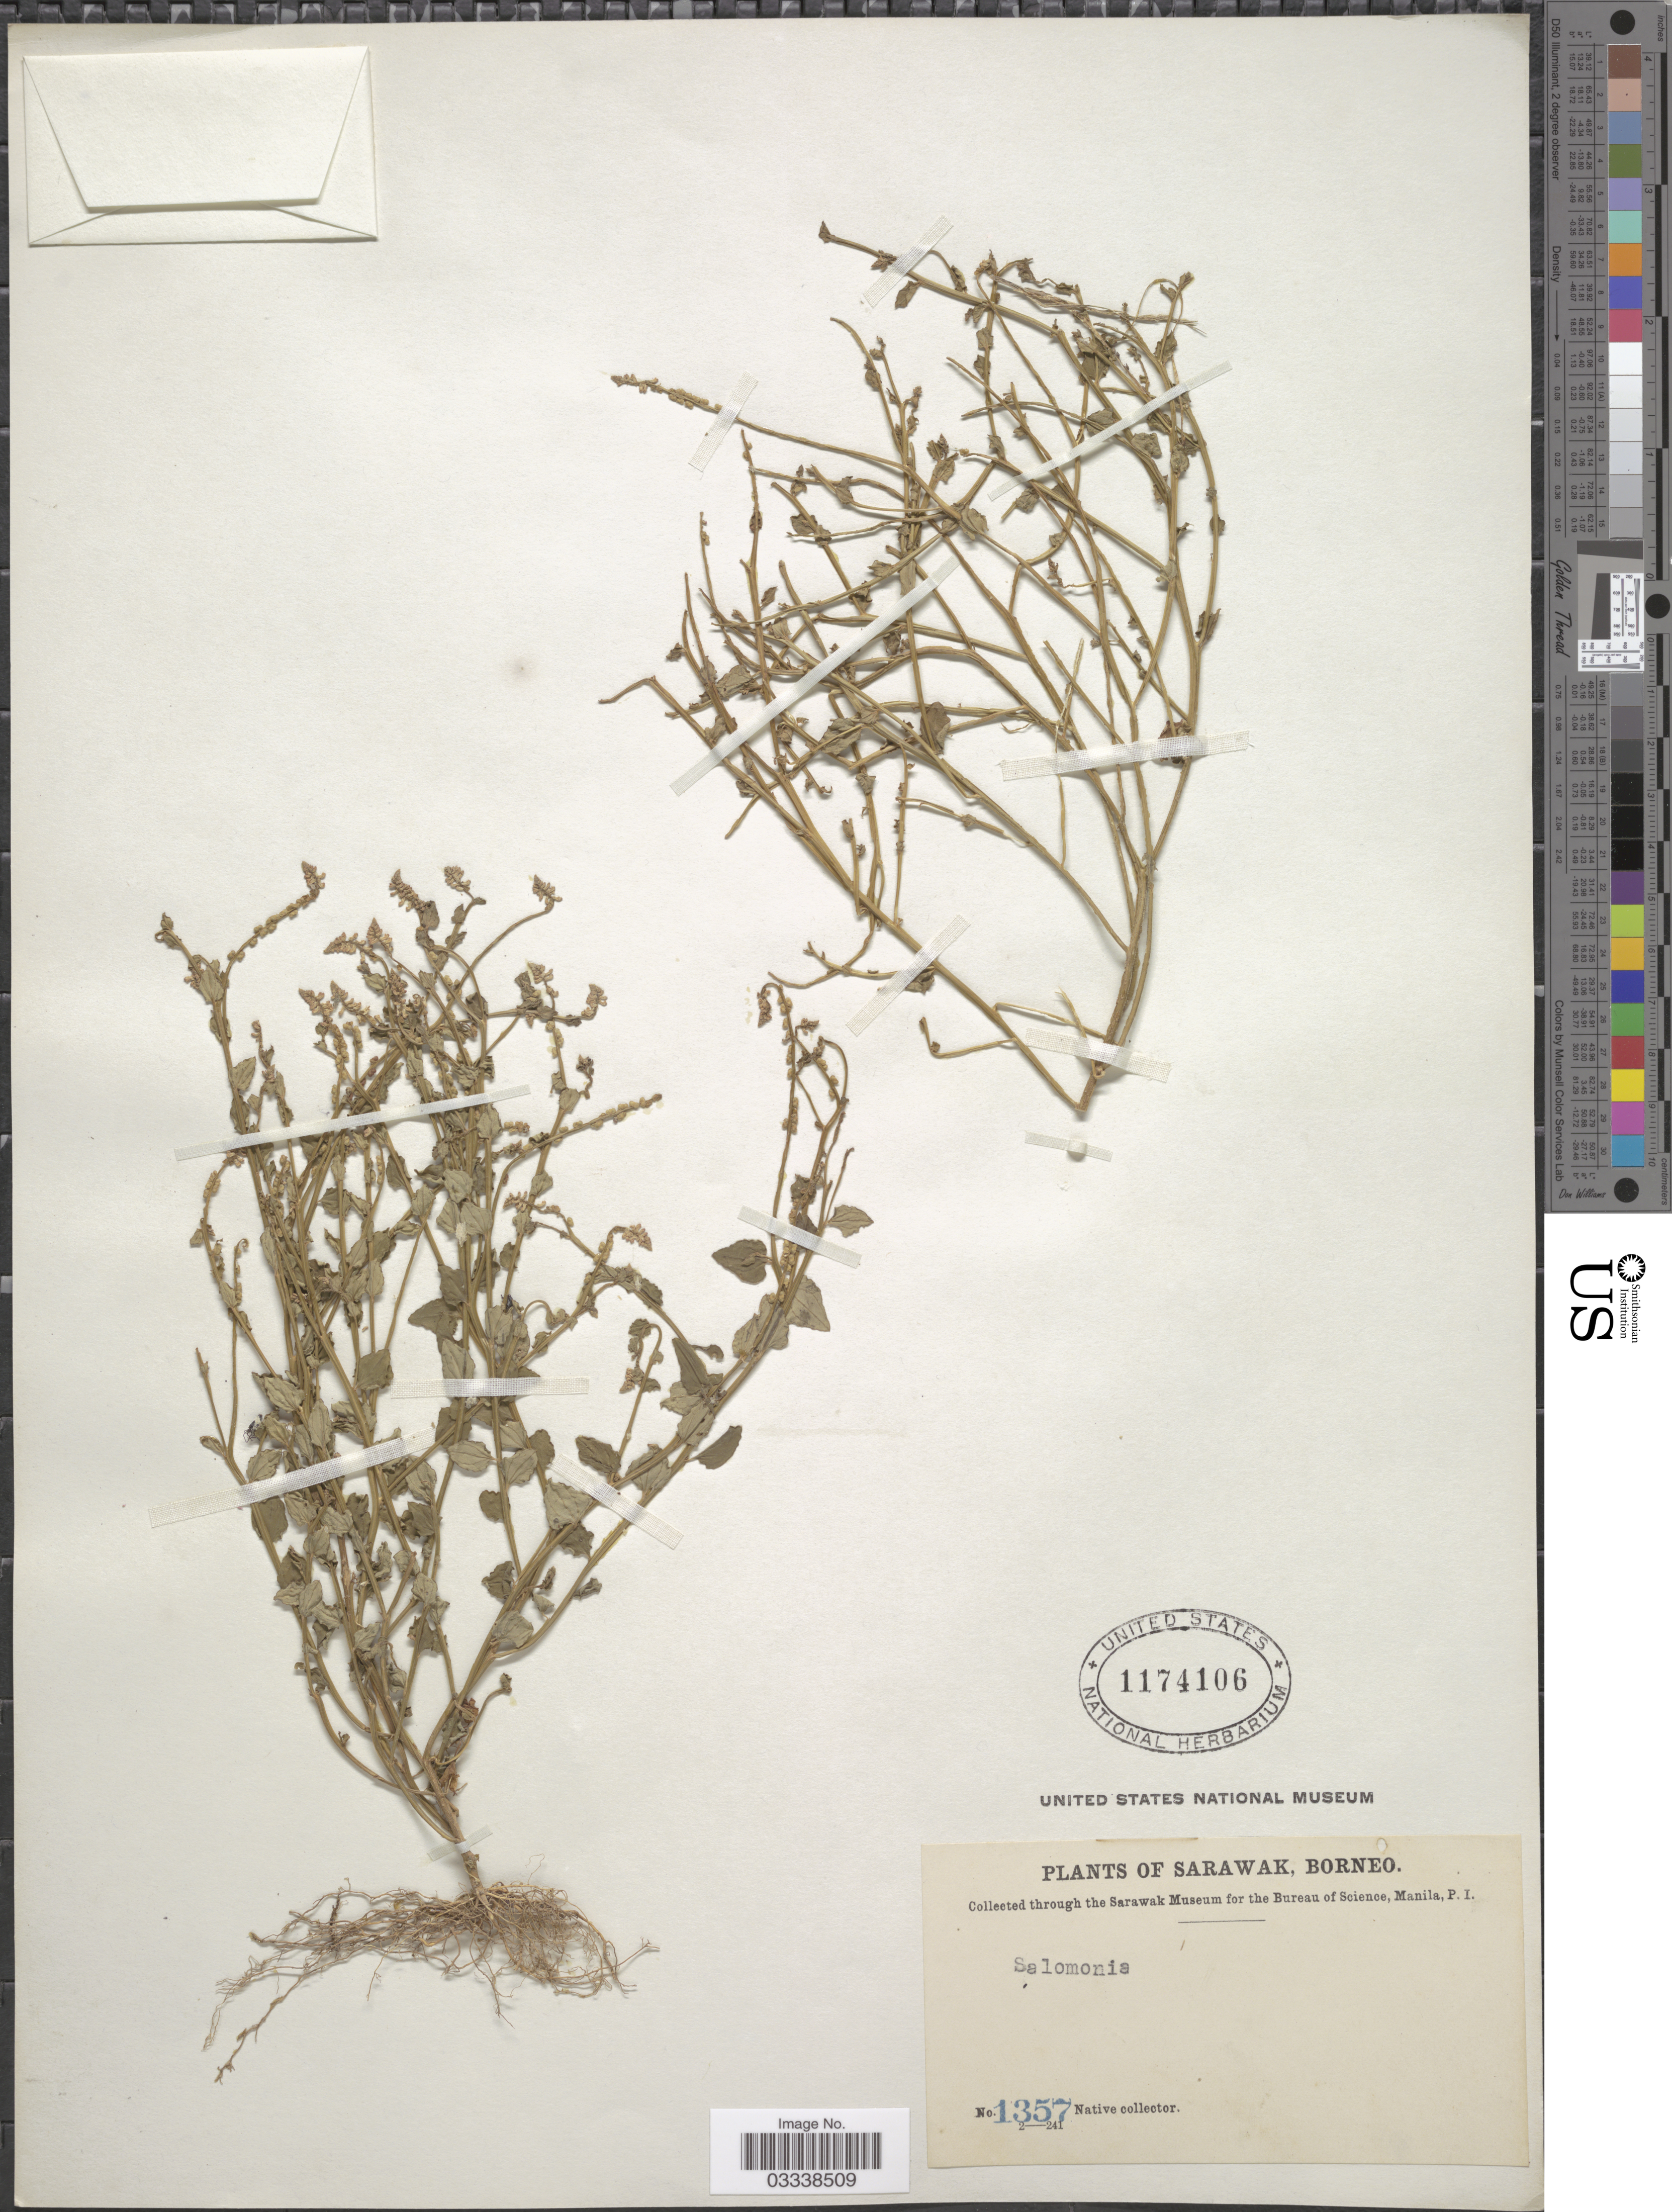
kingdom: Plantae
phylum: Tracheophyta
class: Magnoliopsida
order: Fabales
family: Polygalaceae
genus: Salomonia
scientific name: Salomonia cantoniensis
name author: Lour.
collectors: Native collector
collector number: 1357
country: Malaysia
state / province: Sarawak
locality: Borneo.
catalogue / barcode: US 1174106